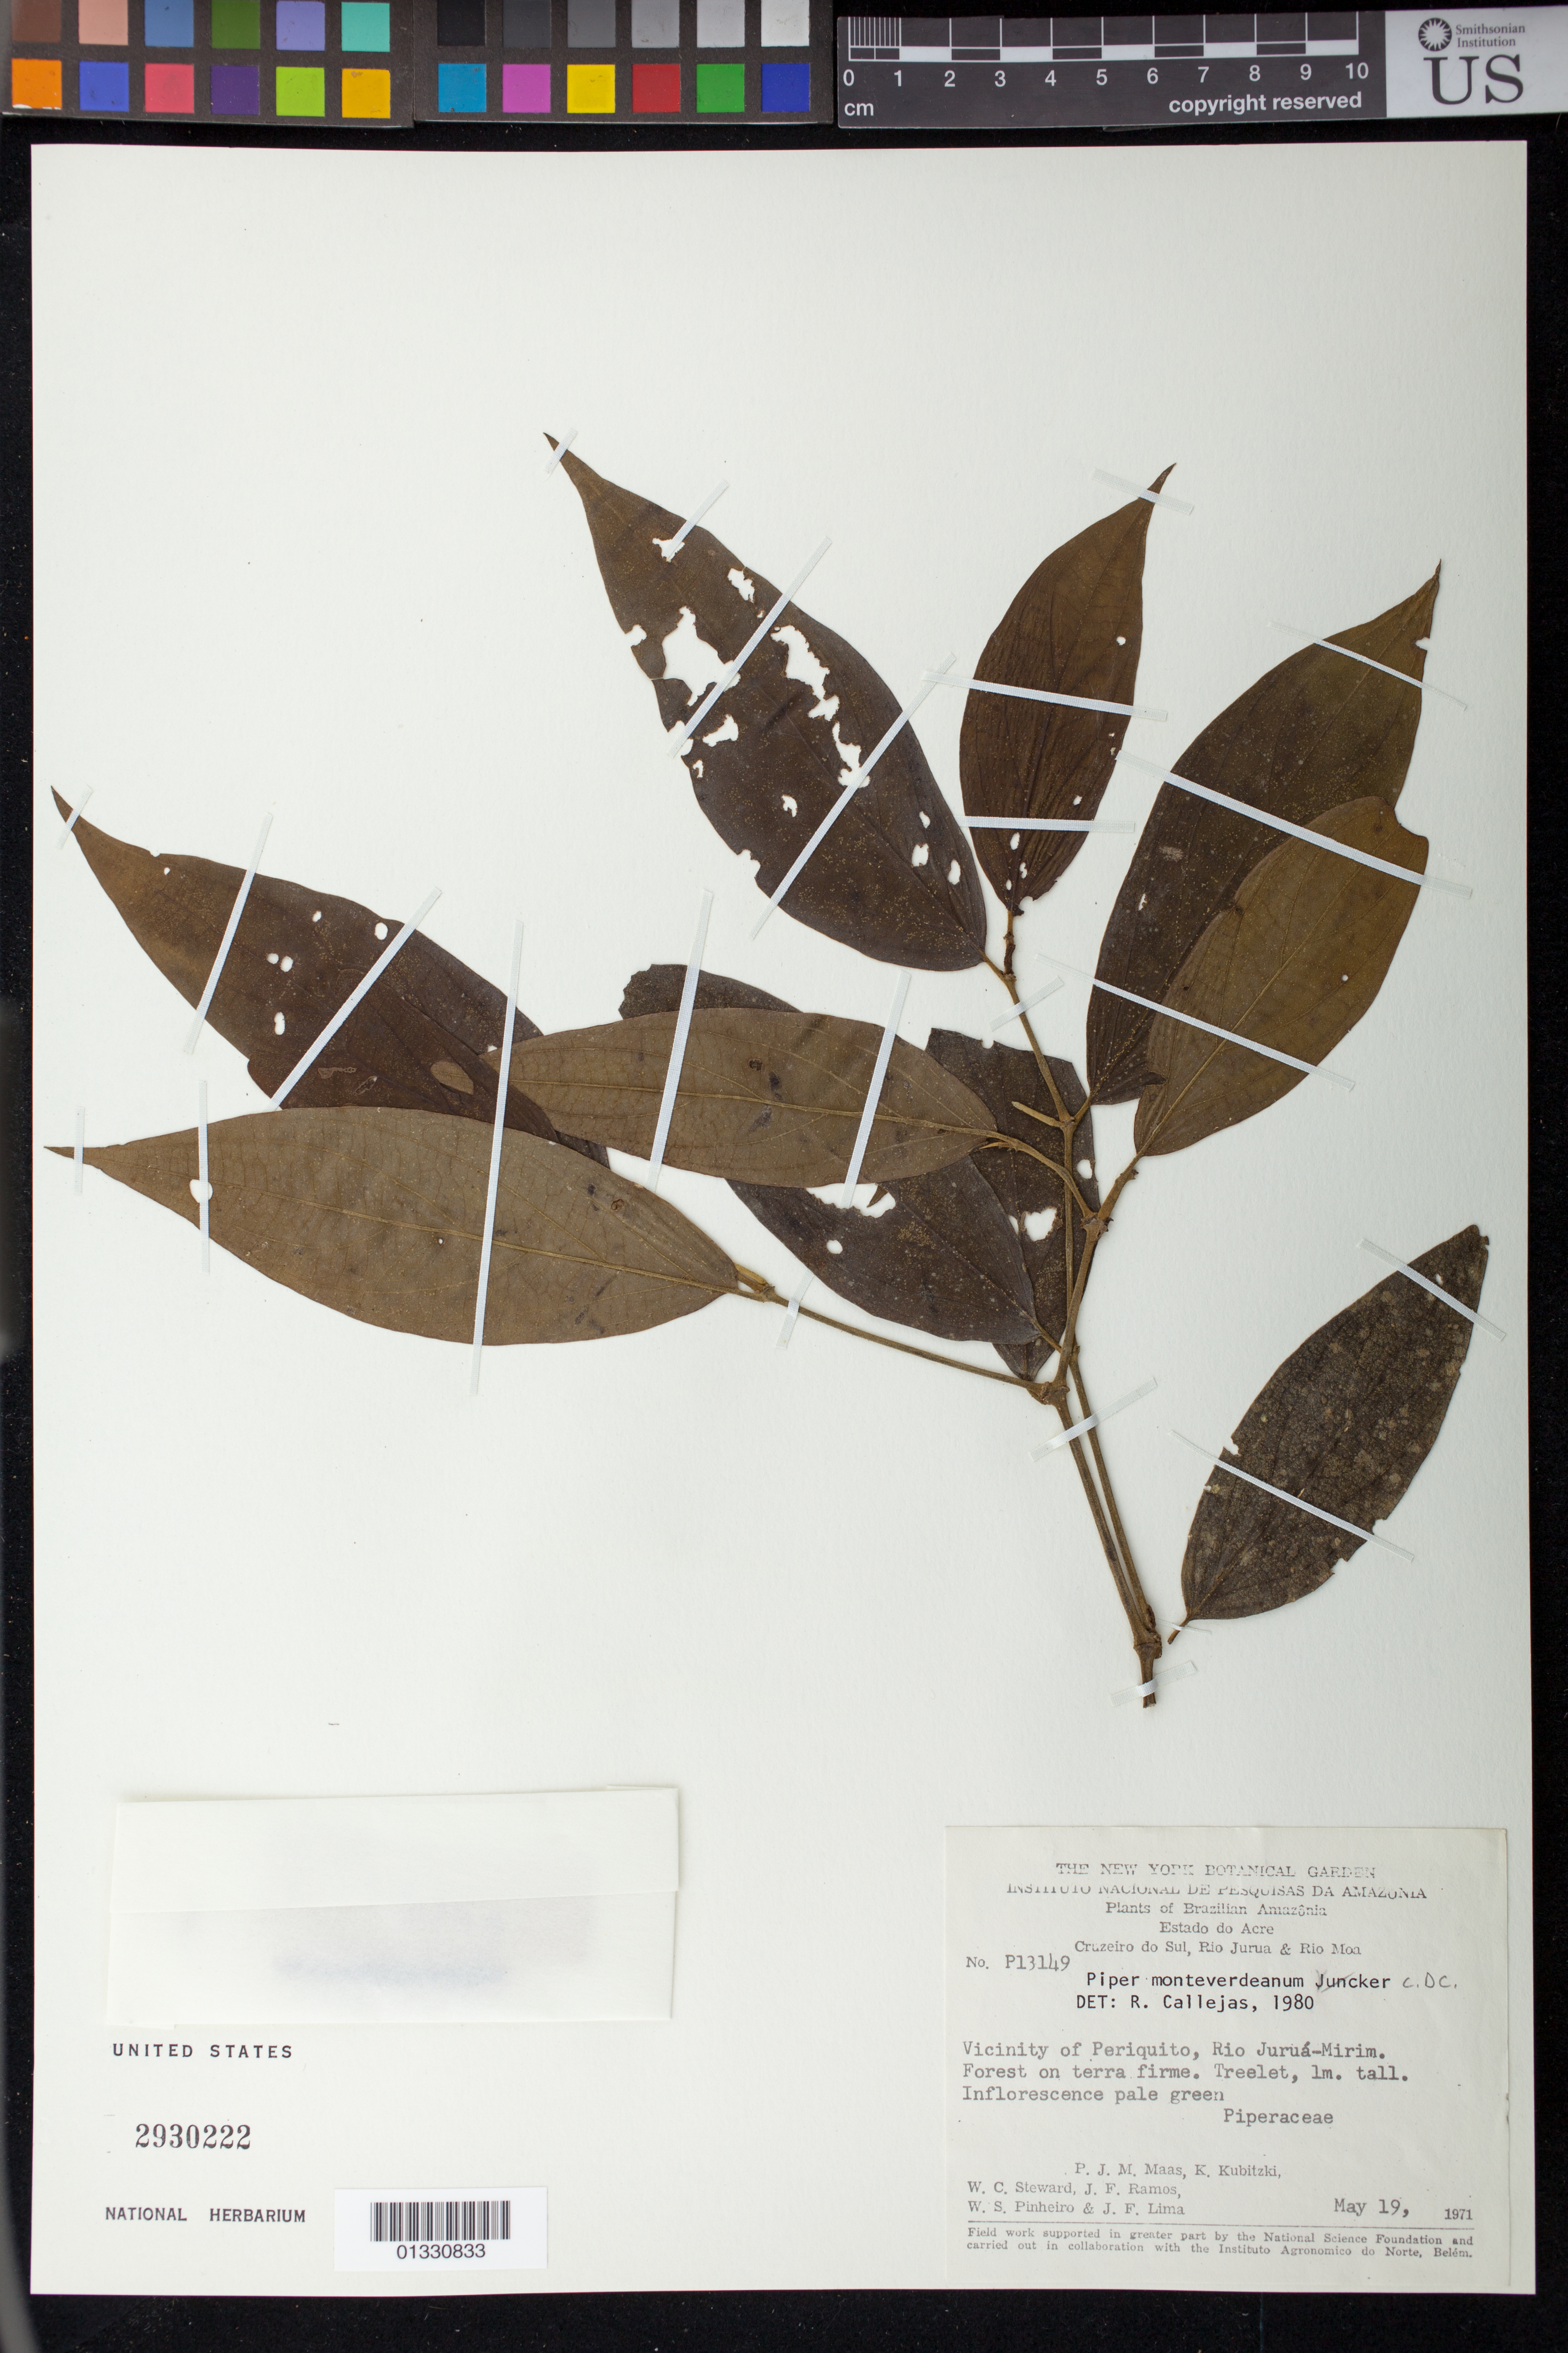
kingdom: Plantae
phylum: Tracheophyta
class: Magnoliopsida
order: Piperales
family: Piperaceae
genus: Piper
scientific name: Piper monteverdeanum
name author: C. DC.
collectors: P. Maas, K. Kubitzki, W. C. Steward, J. F. Ramos, W. S. Pinheiro & J. F. Lima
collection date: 1971-05-19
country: Brazil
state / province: Acre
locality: Vicinity of Periquito, Rio Juruá-Mirim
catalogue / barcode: US 2930222